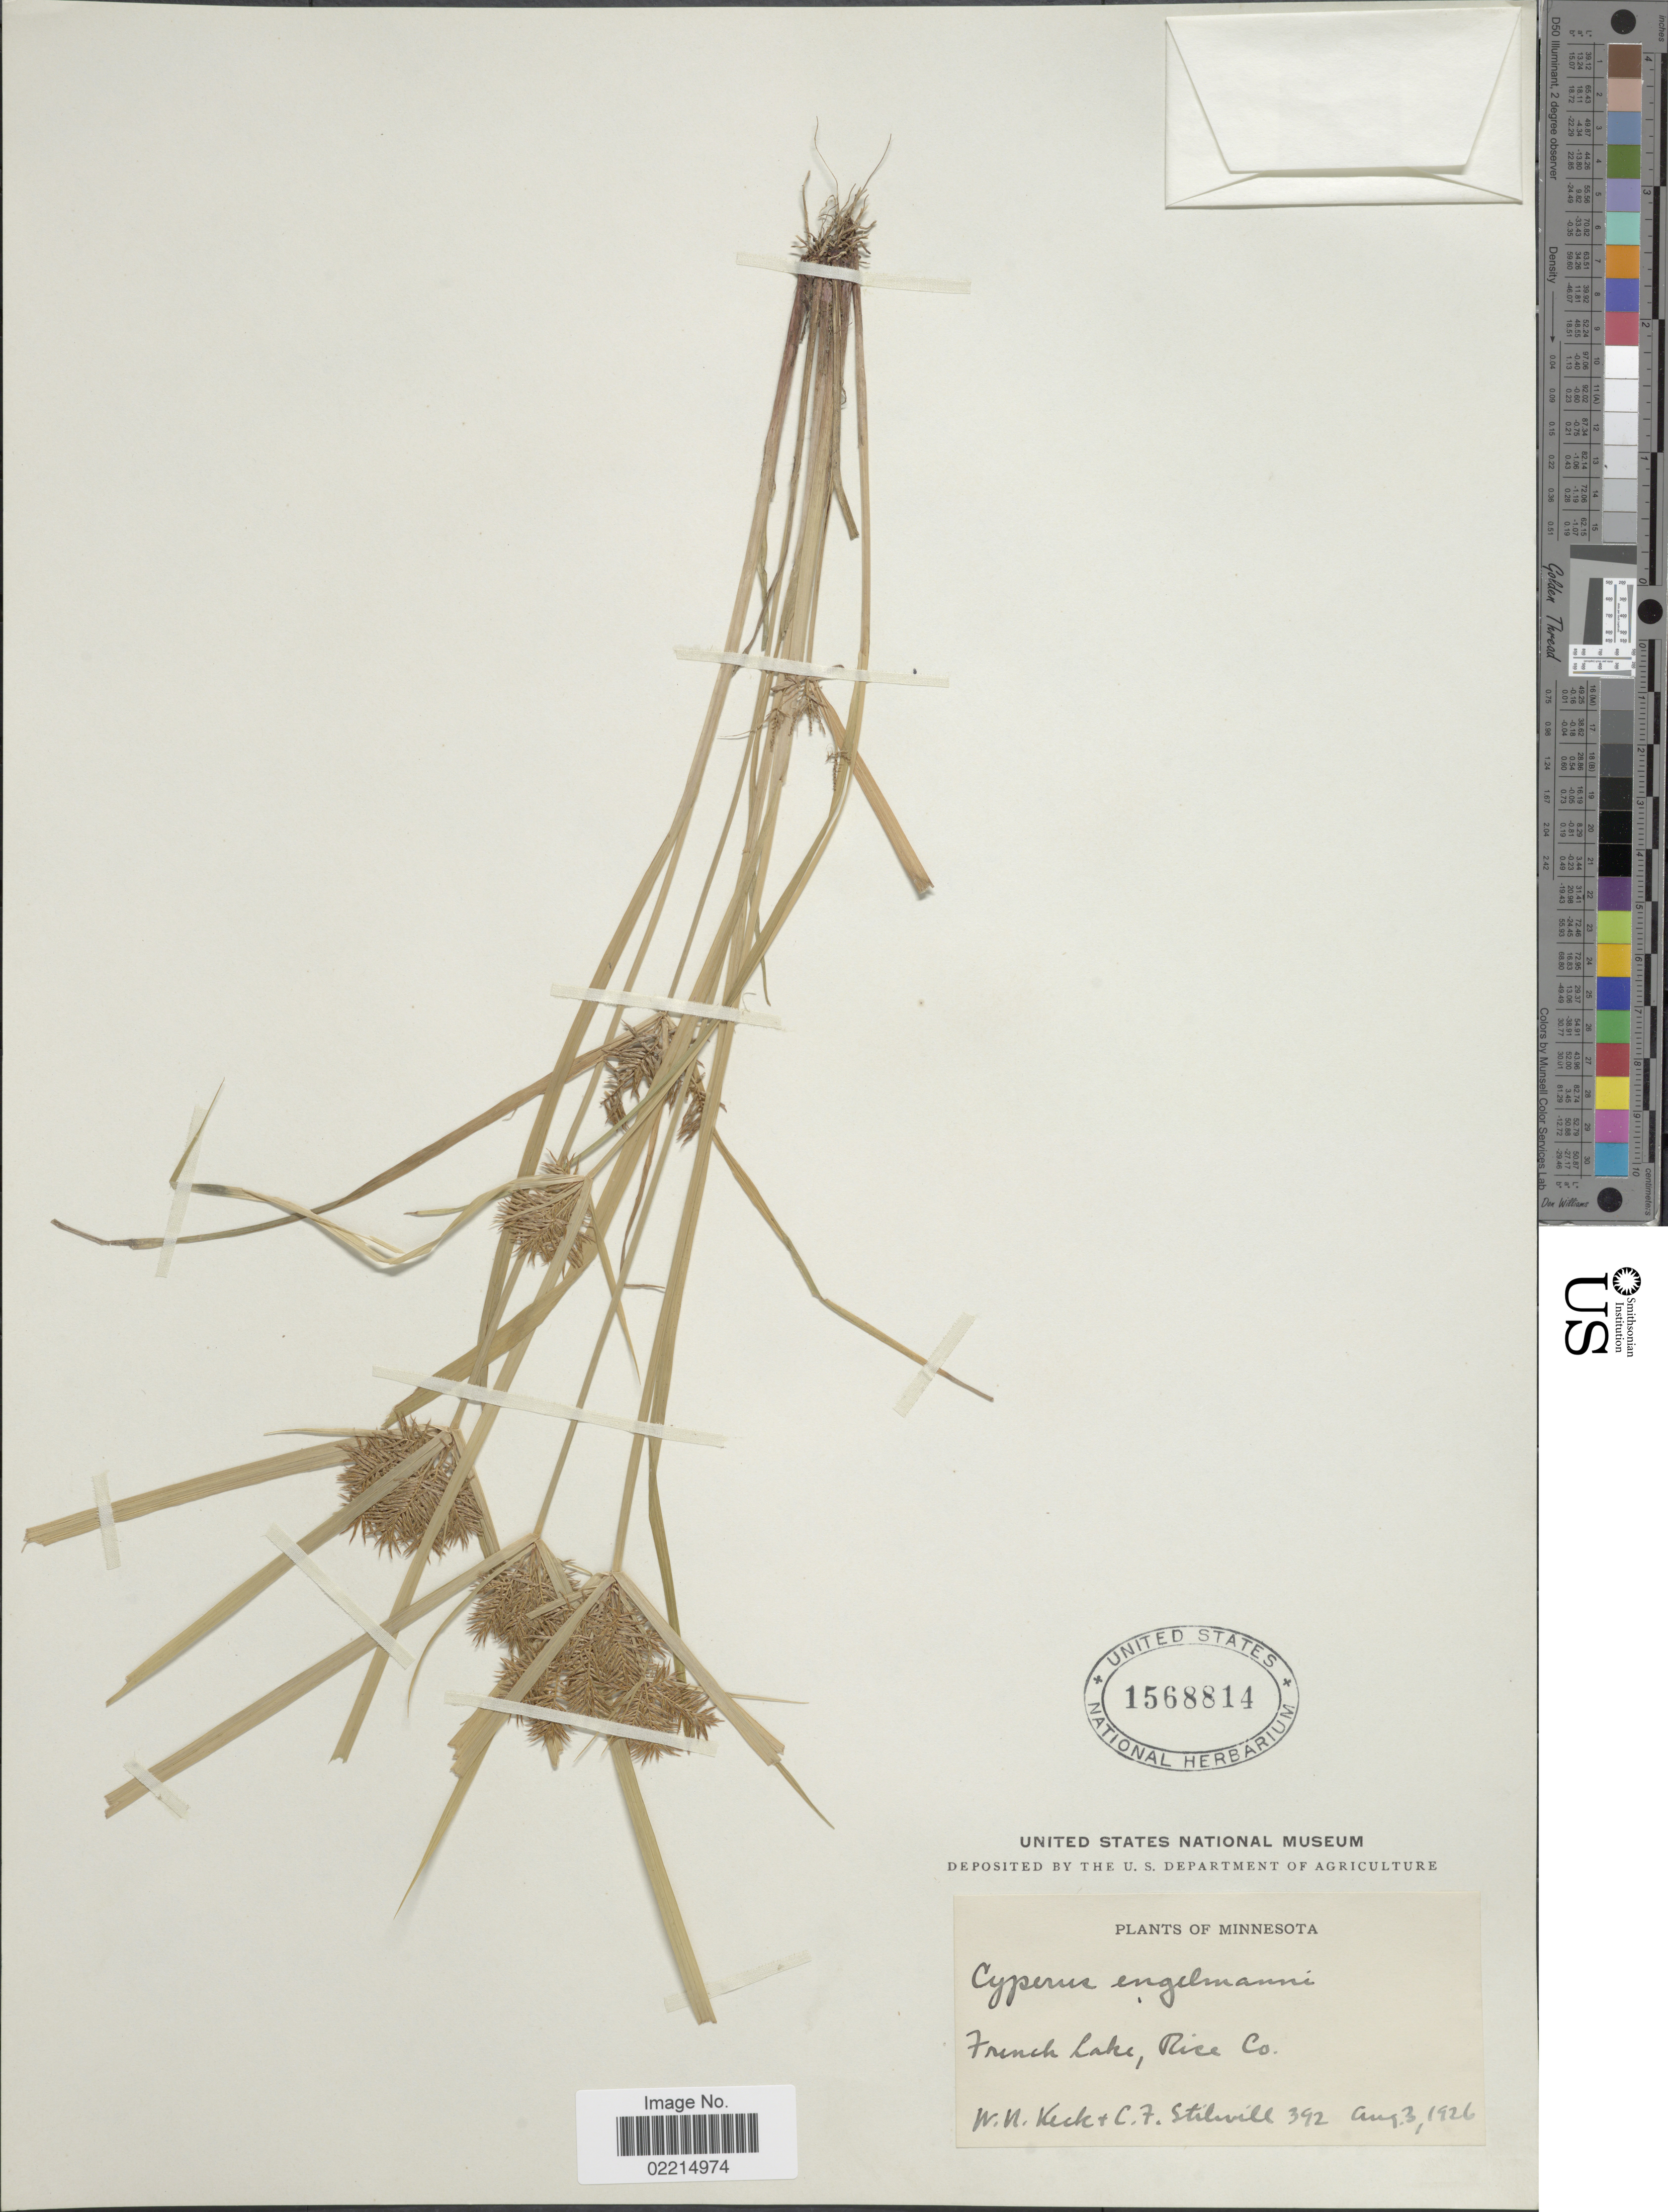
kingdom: Plantae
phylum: Tracheophyta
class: Liliopsida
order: Poales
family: Cyperaceae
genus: Cyperus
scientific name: Cyperus engelmannii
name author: Steud.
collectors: W. Keck & C. Stilwill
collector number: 392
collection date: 1926-08-03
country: United States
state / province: Minnesota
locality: French Lake, Rice Co.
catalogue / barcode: US 1568814